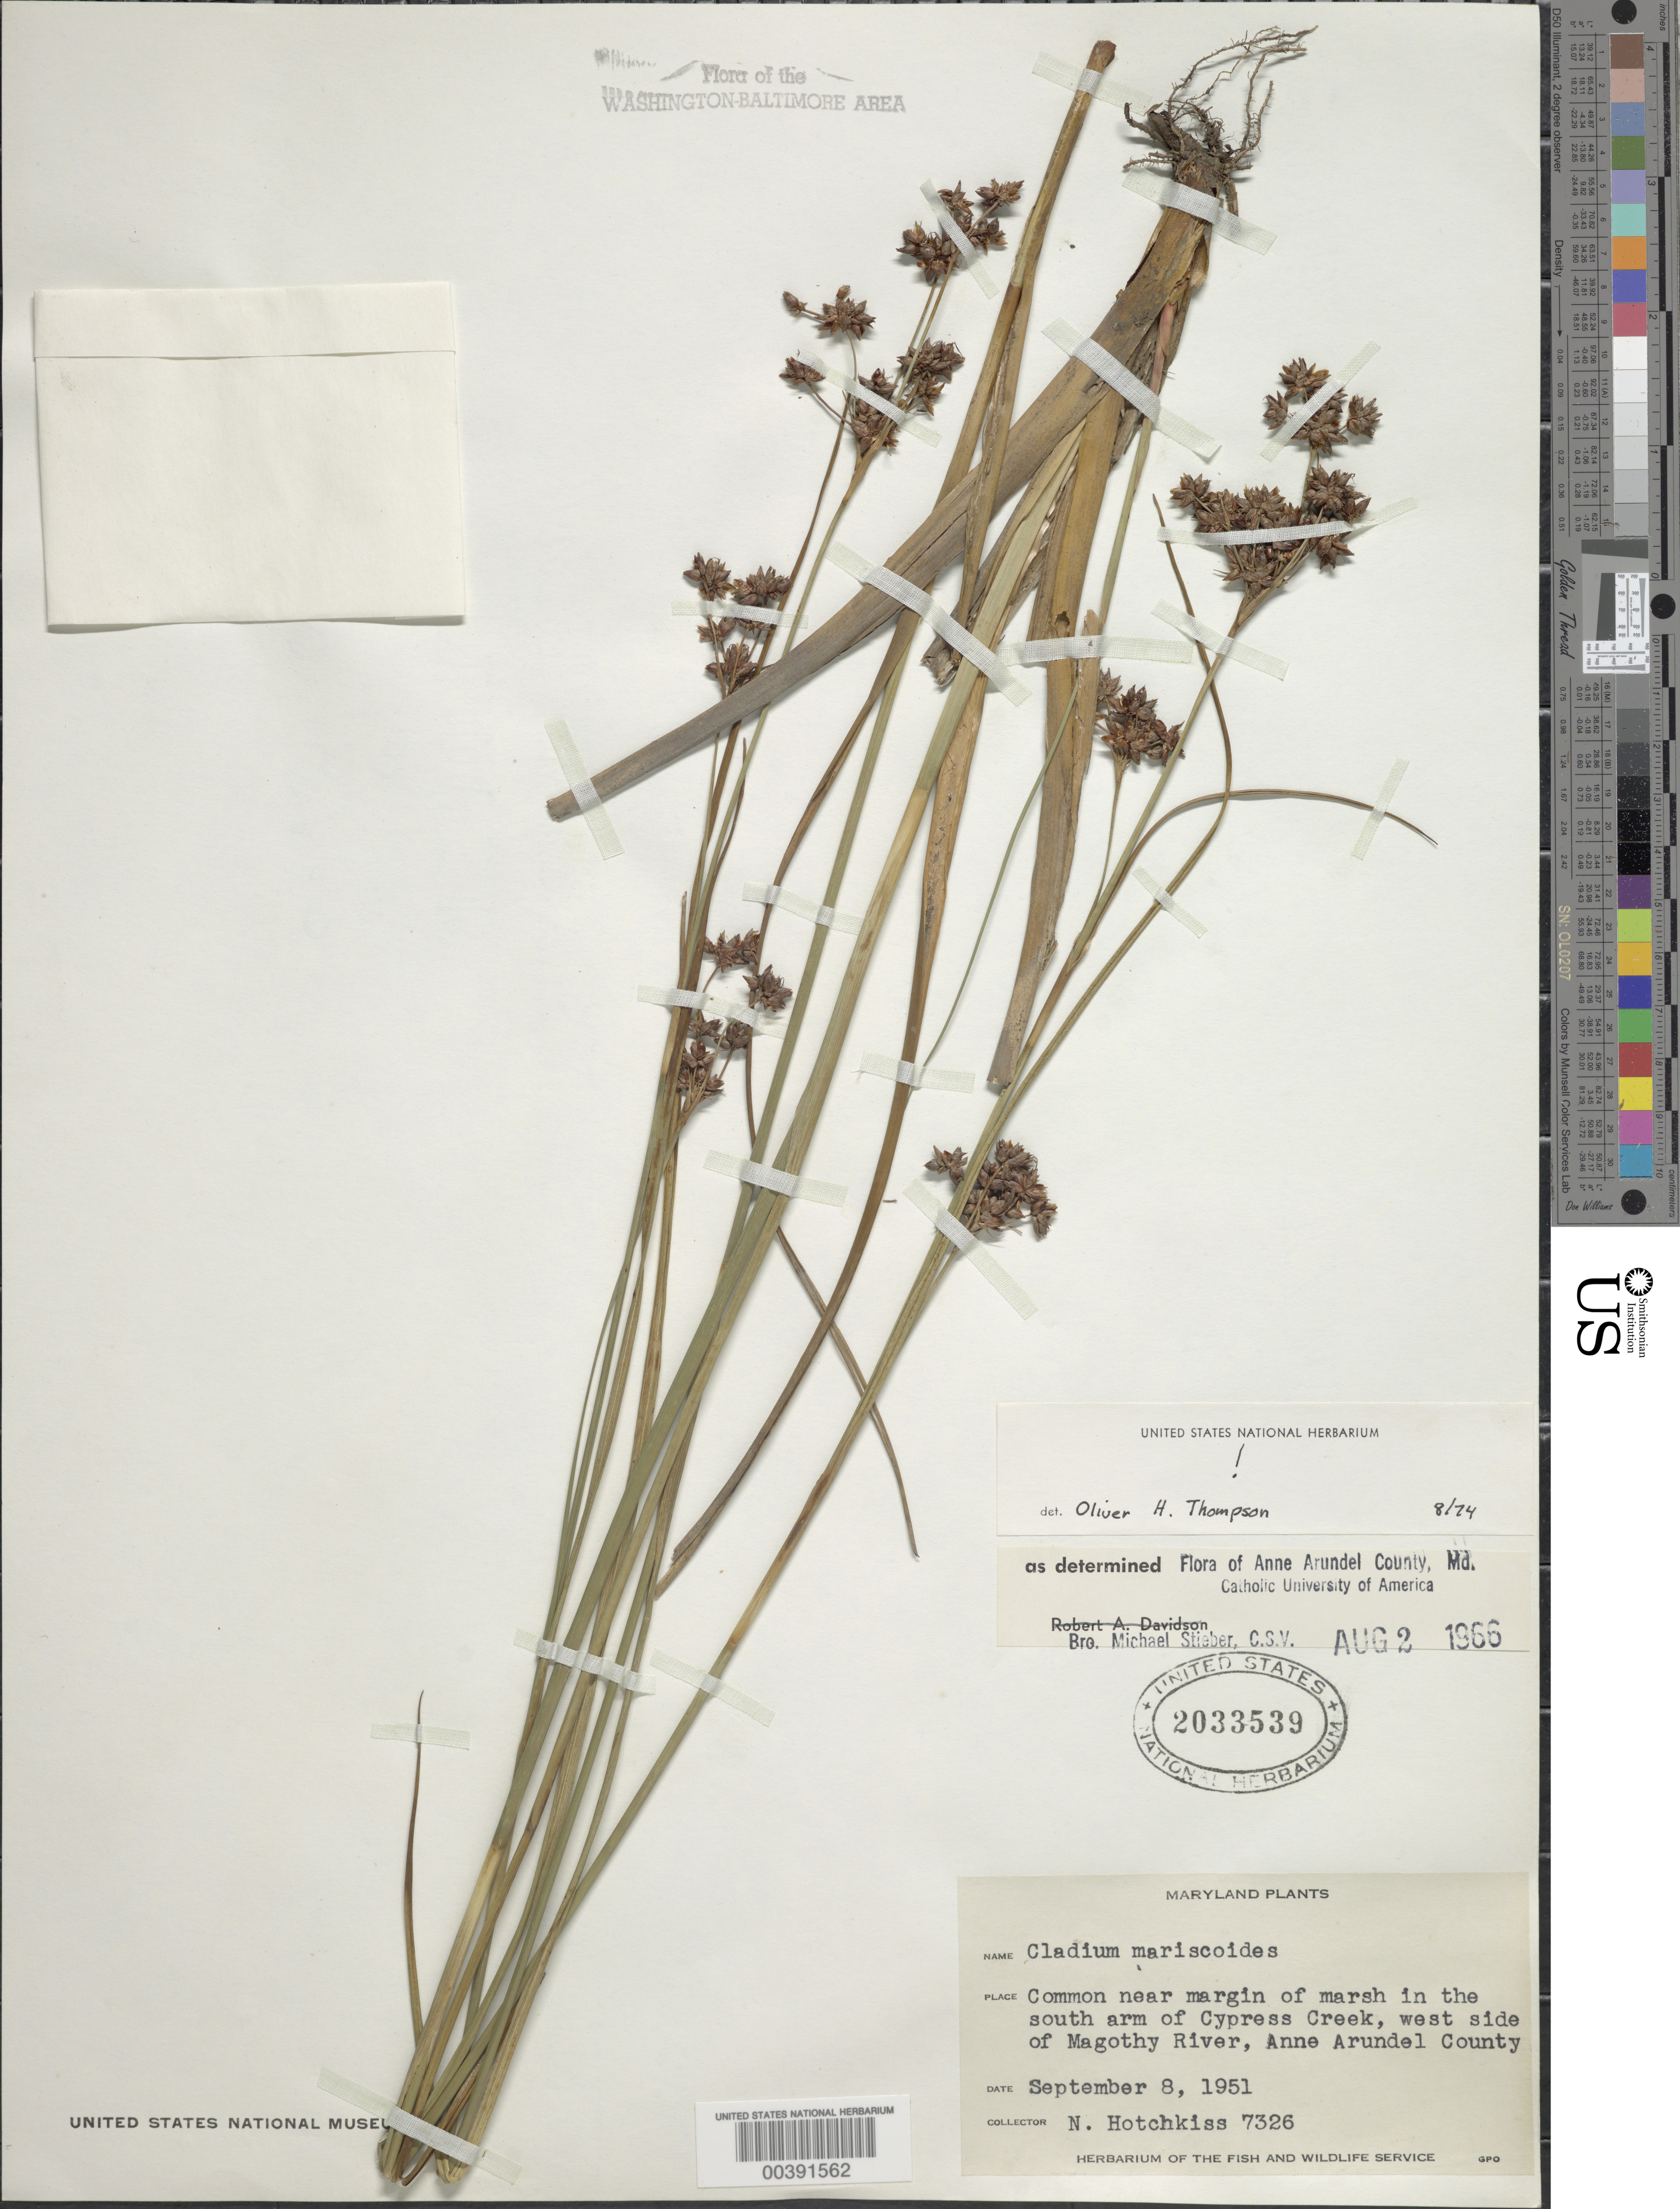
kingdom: Plantae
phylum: Tracheophyta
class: Liliopsida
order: Poales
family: Cyperaceae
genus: Cladium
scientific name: Cladium mariscoides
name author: (Muhl.) Torr.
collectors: N. Hotchkiss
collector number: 7326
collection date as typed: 08 Sep 1951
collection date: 1951-09-08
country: United States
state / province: Maryland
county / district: Anne Arundel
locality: Cypress Creek, Magothy River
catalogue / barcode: US 2033539